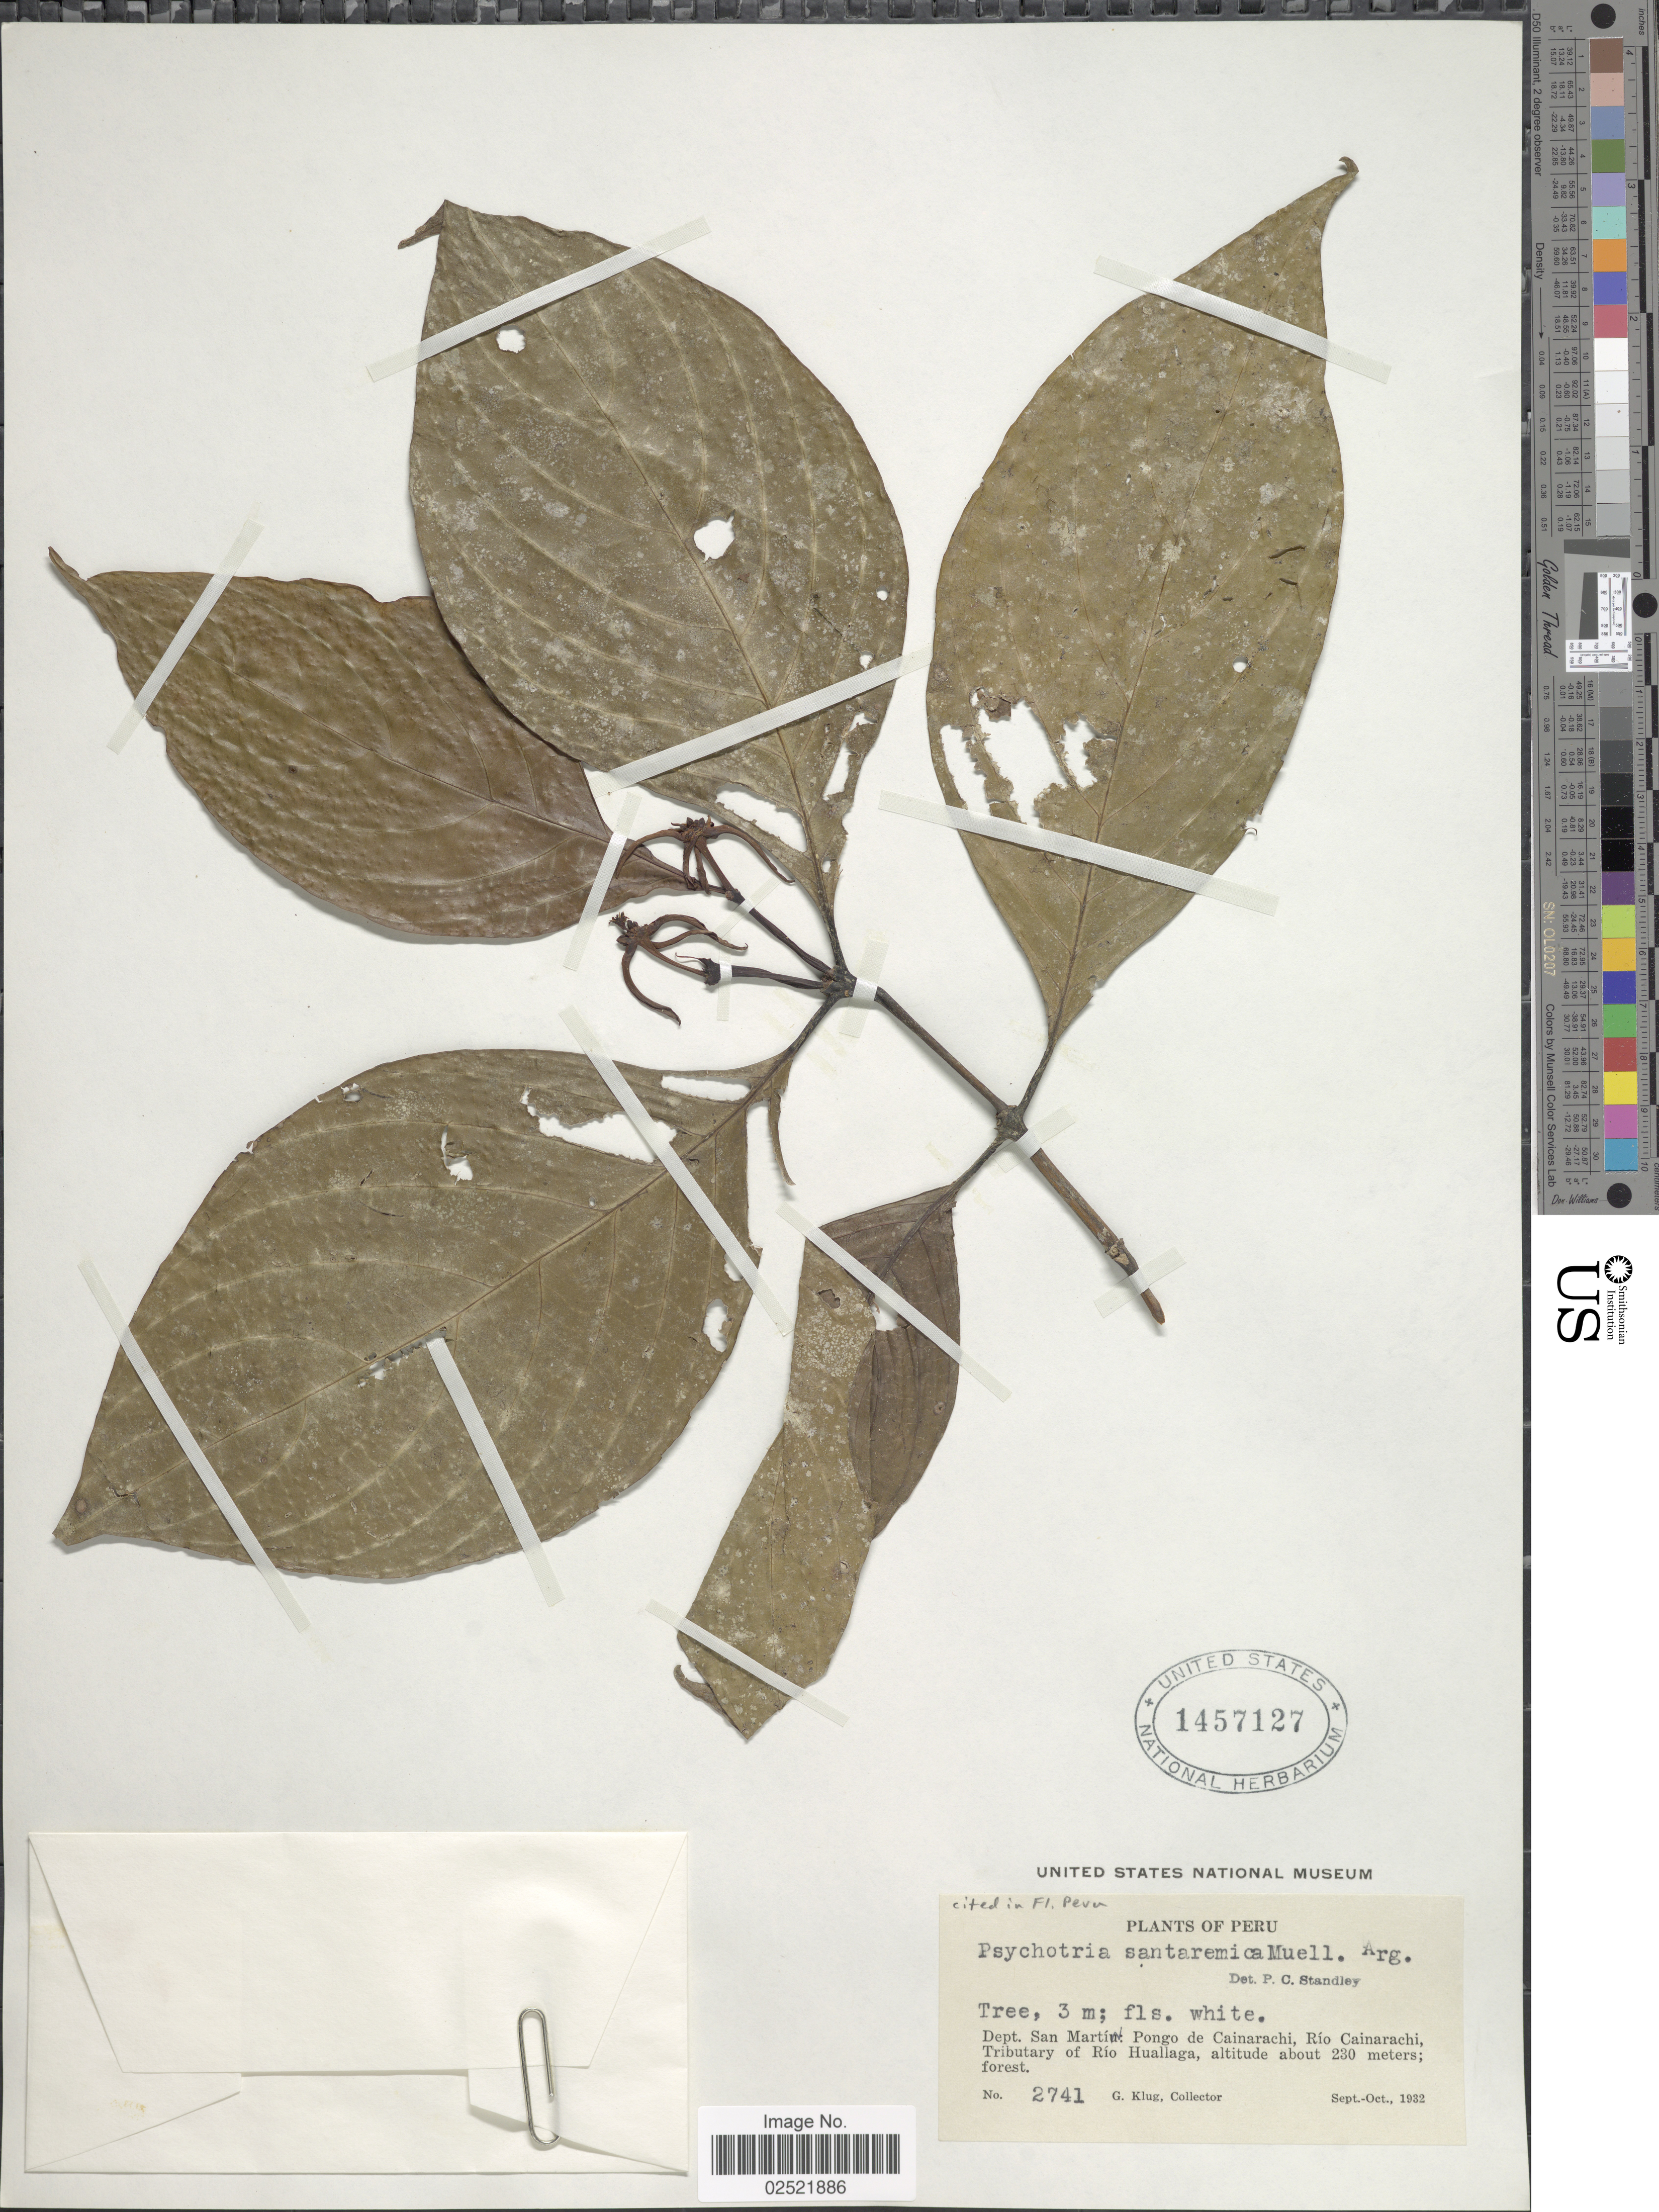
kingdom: Plantae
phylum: Tracheophyta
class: Magnoliopsida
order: Gentianales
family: Rubiaceae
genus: Psychotria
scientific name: Psychotria santaremica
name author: Müll. Arg.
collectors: G. Klug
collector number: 2741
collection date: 1932-09/1932-10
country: Peru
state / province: San Martín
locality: Pongo de Cainarachi, Rio Cainarachi, Tributary of Rio Huallaga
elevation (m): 230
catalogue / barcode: US 1457127